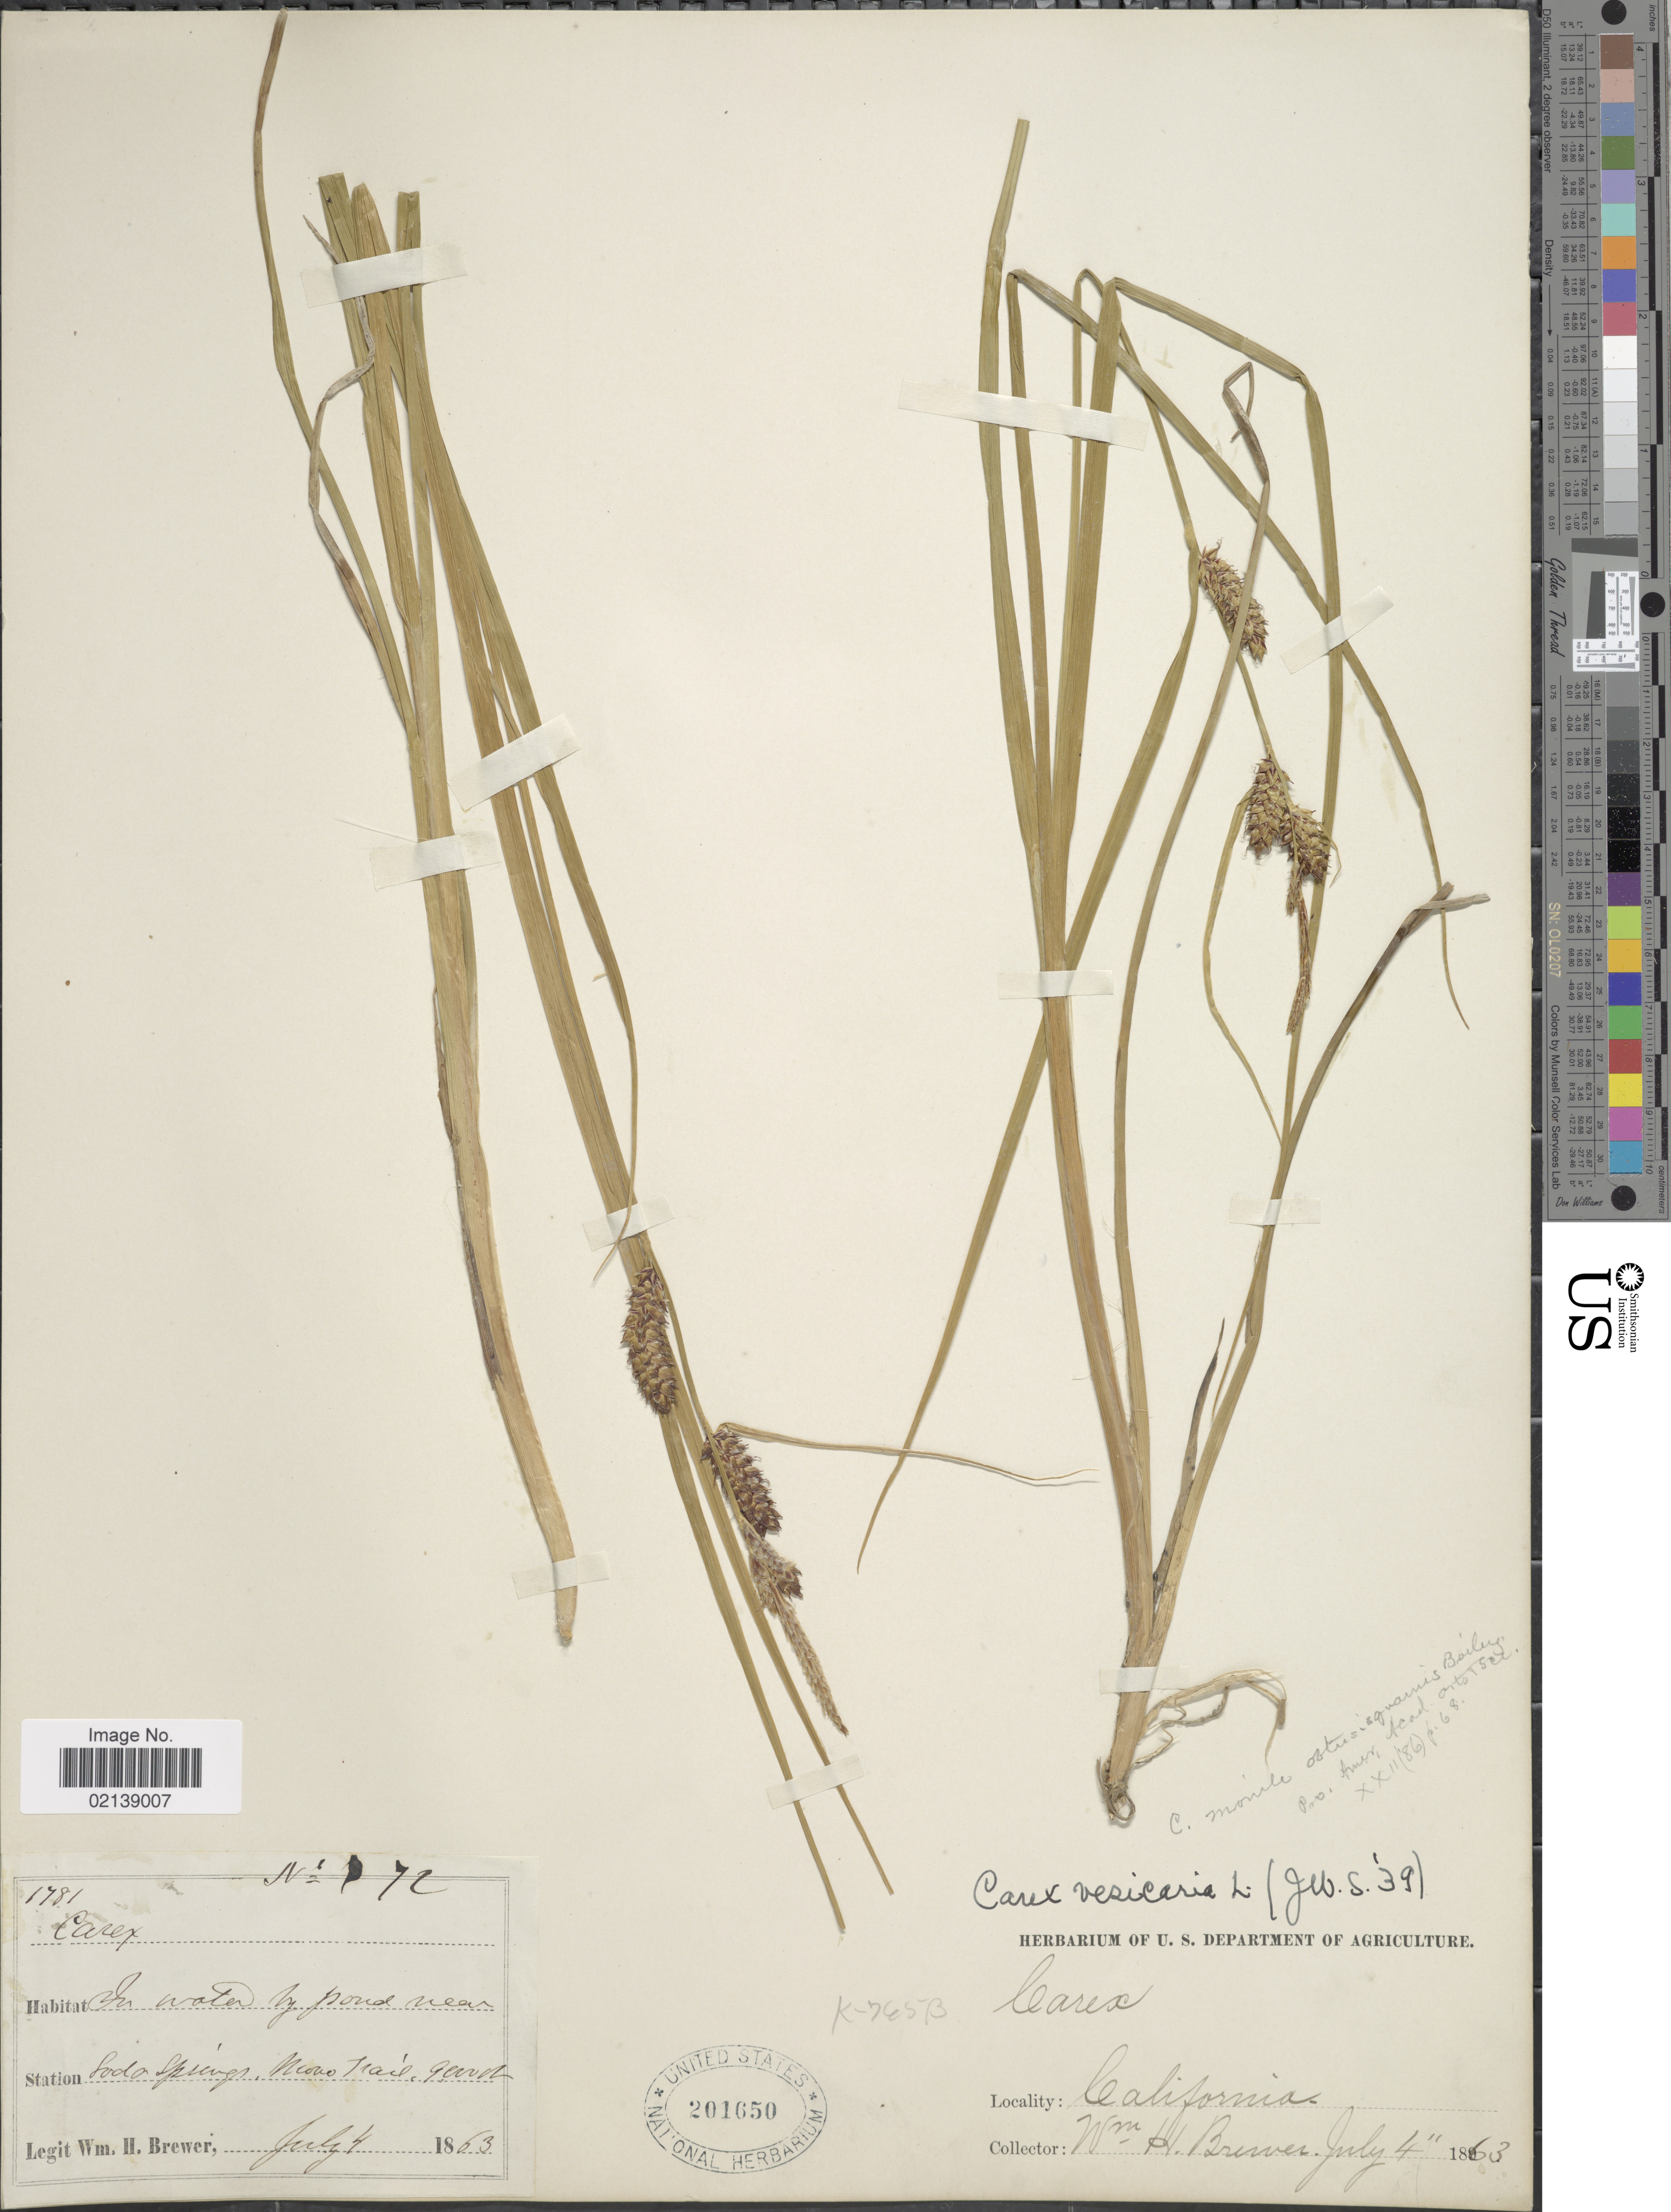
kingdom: Plantae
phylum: Tracheophyta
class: Liliopsida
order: Poales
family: Cyperaceae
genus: Carex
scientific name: Carex vesicaria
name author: L.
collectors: W. H. Brewer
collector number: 1781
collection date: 1863-07-04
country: United States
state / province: California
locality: In water by pond near Soda Springs, Mono Trail.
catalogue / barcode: US 201650